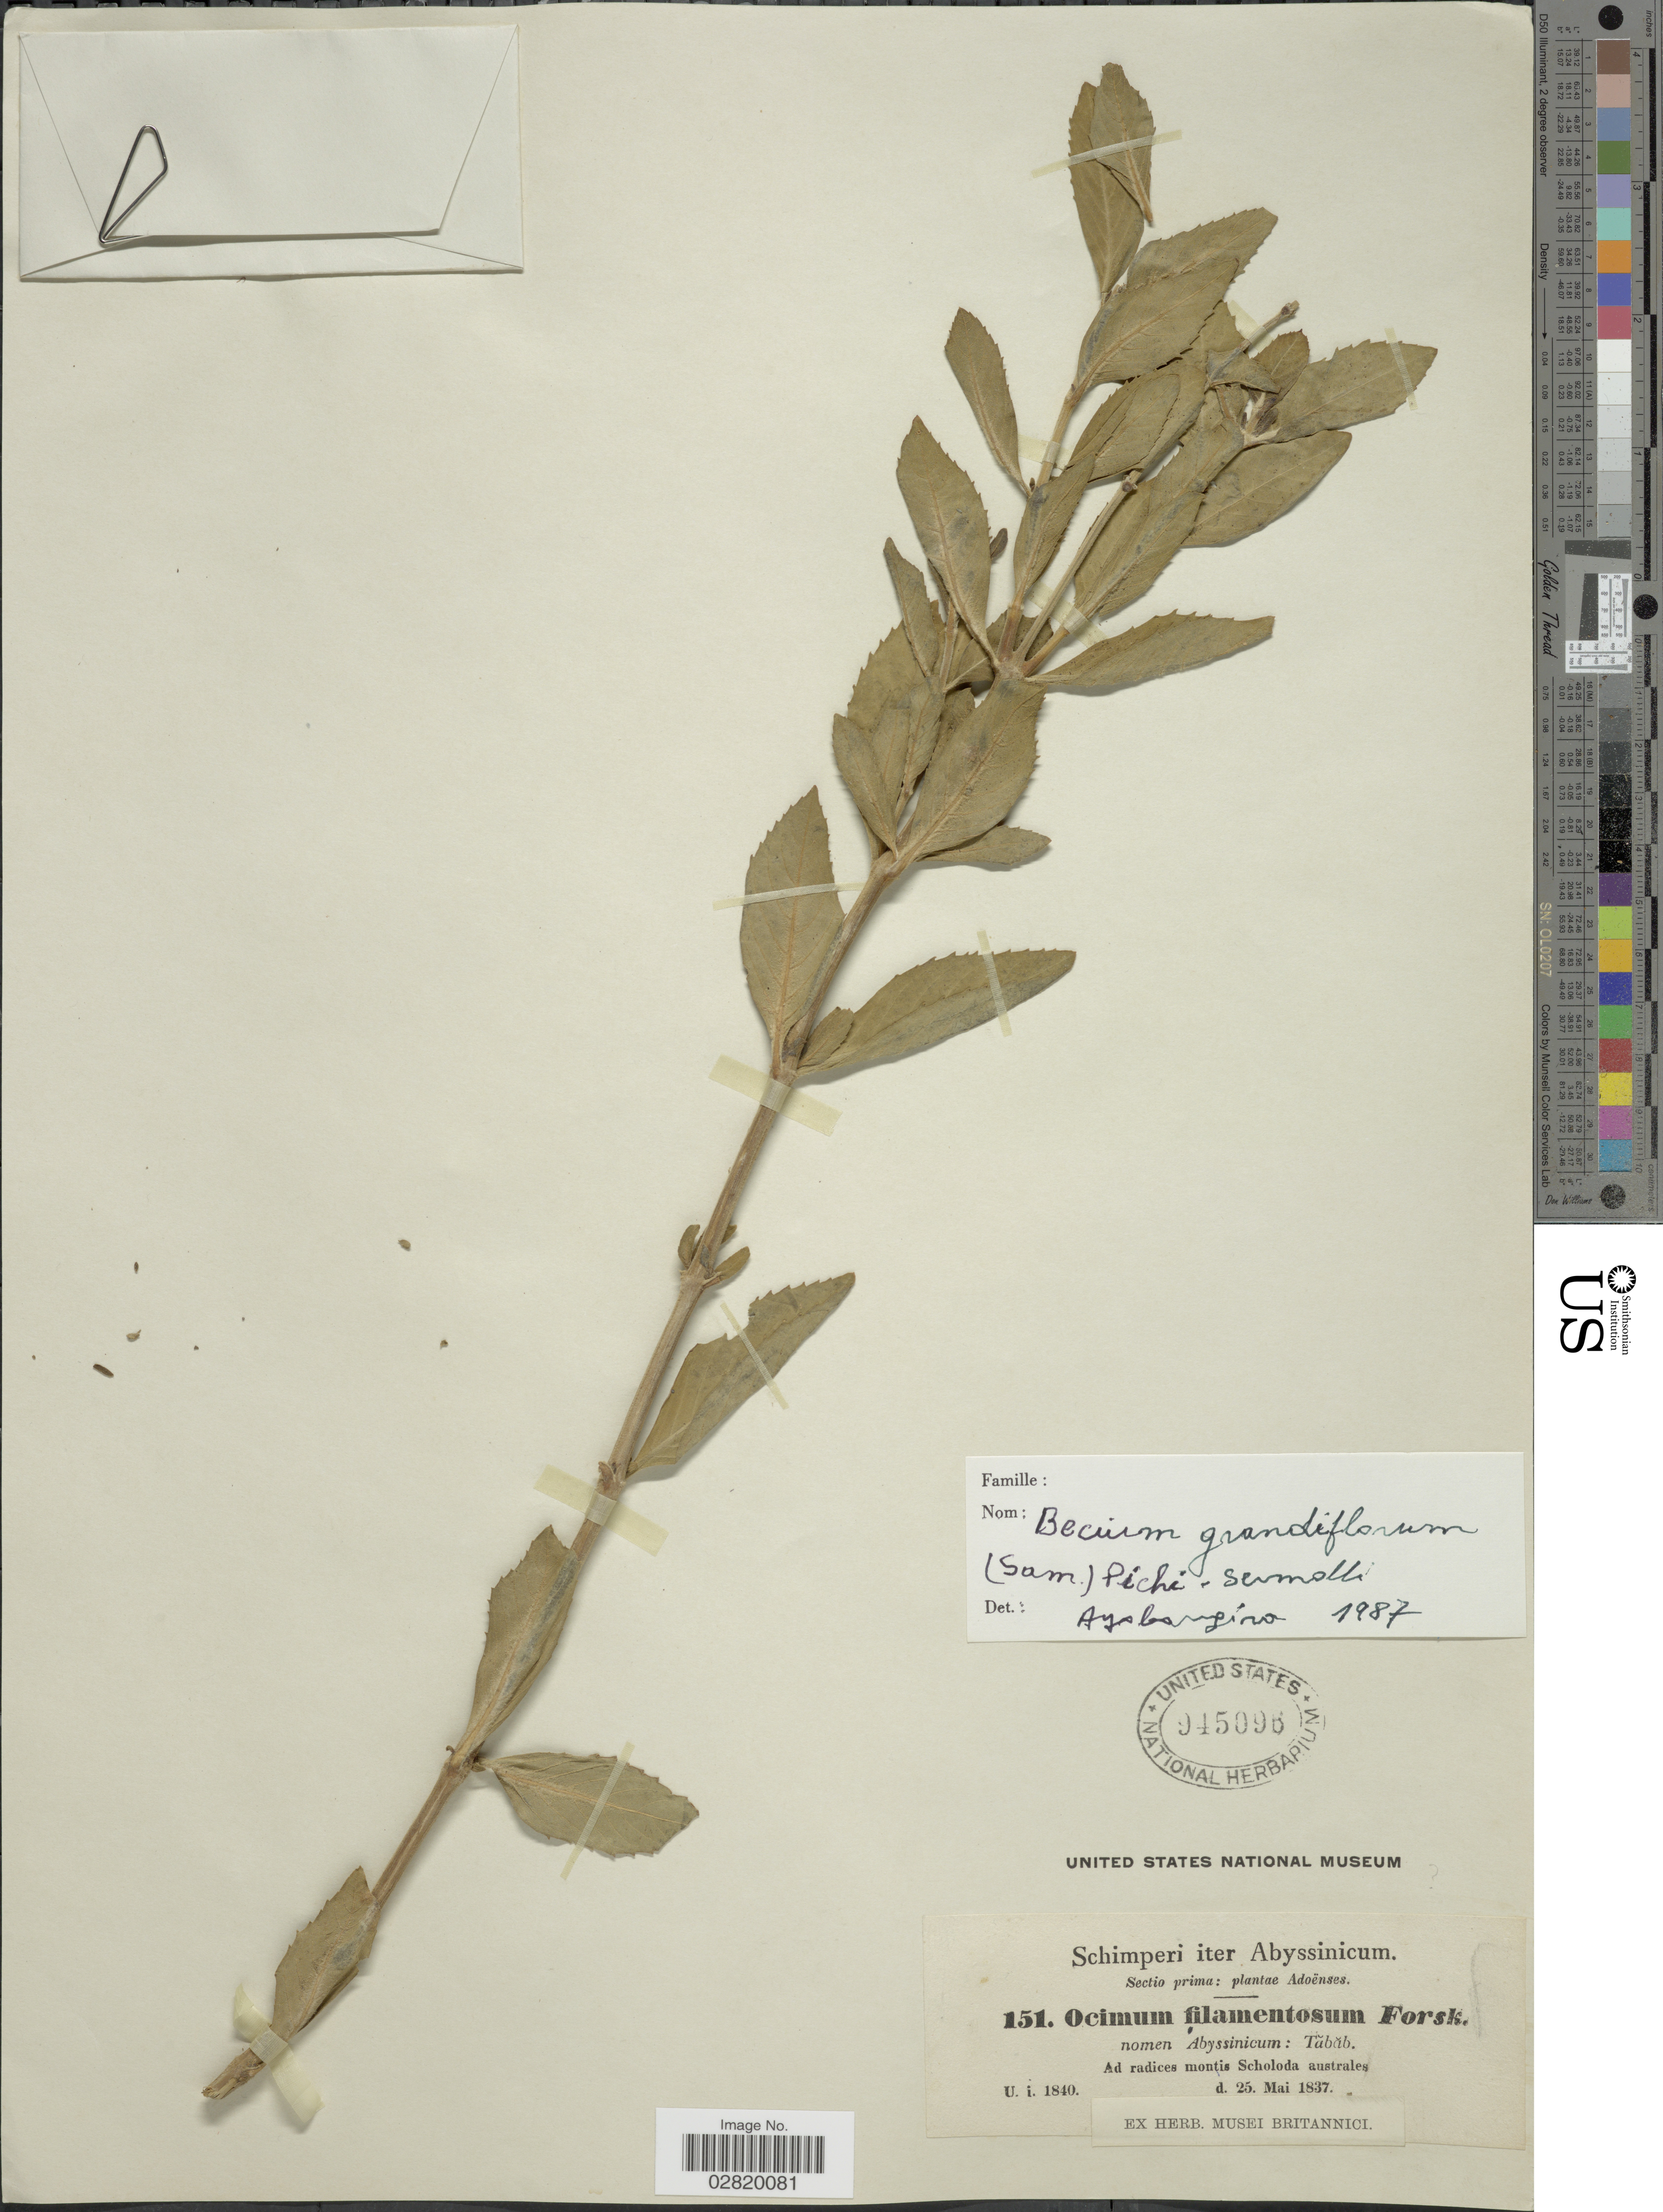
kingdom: Plantae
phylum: Tracheophyta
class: Magnoliopsida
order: Lamiales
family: Lamiaceae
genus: Becium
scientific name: Becium grandiflorum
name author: (Lam.) Pic. Serm.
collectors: -. Schimper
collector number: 151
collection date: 1837-05-25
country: Eritrea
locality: Iter Abyssinicum, Ad radices montis Scholoda australes.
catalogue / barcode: US 945098